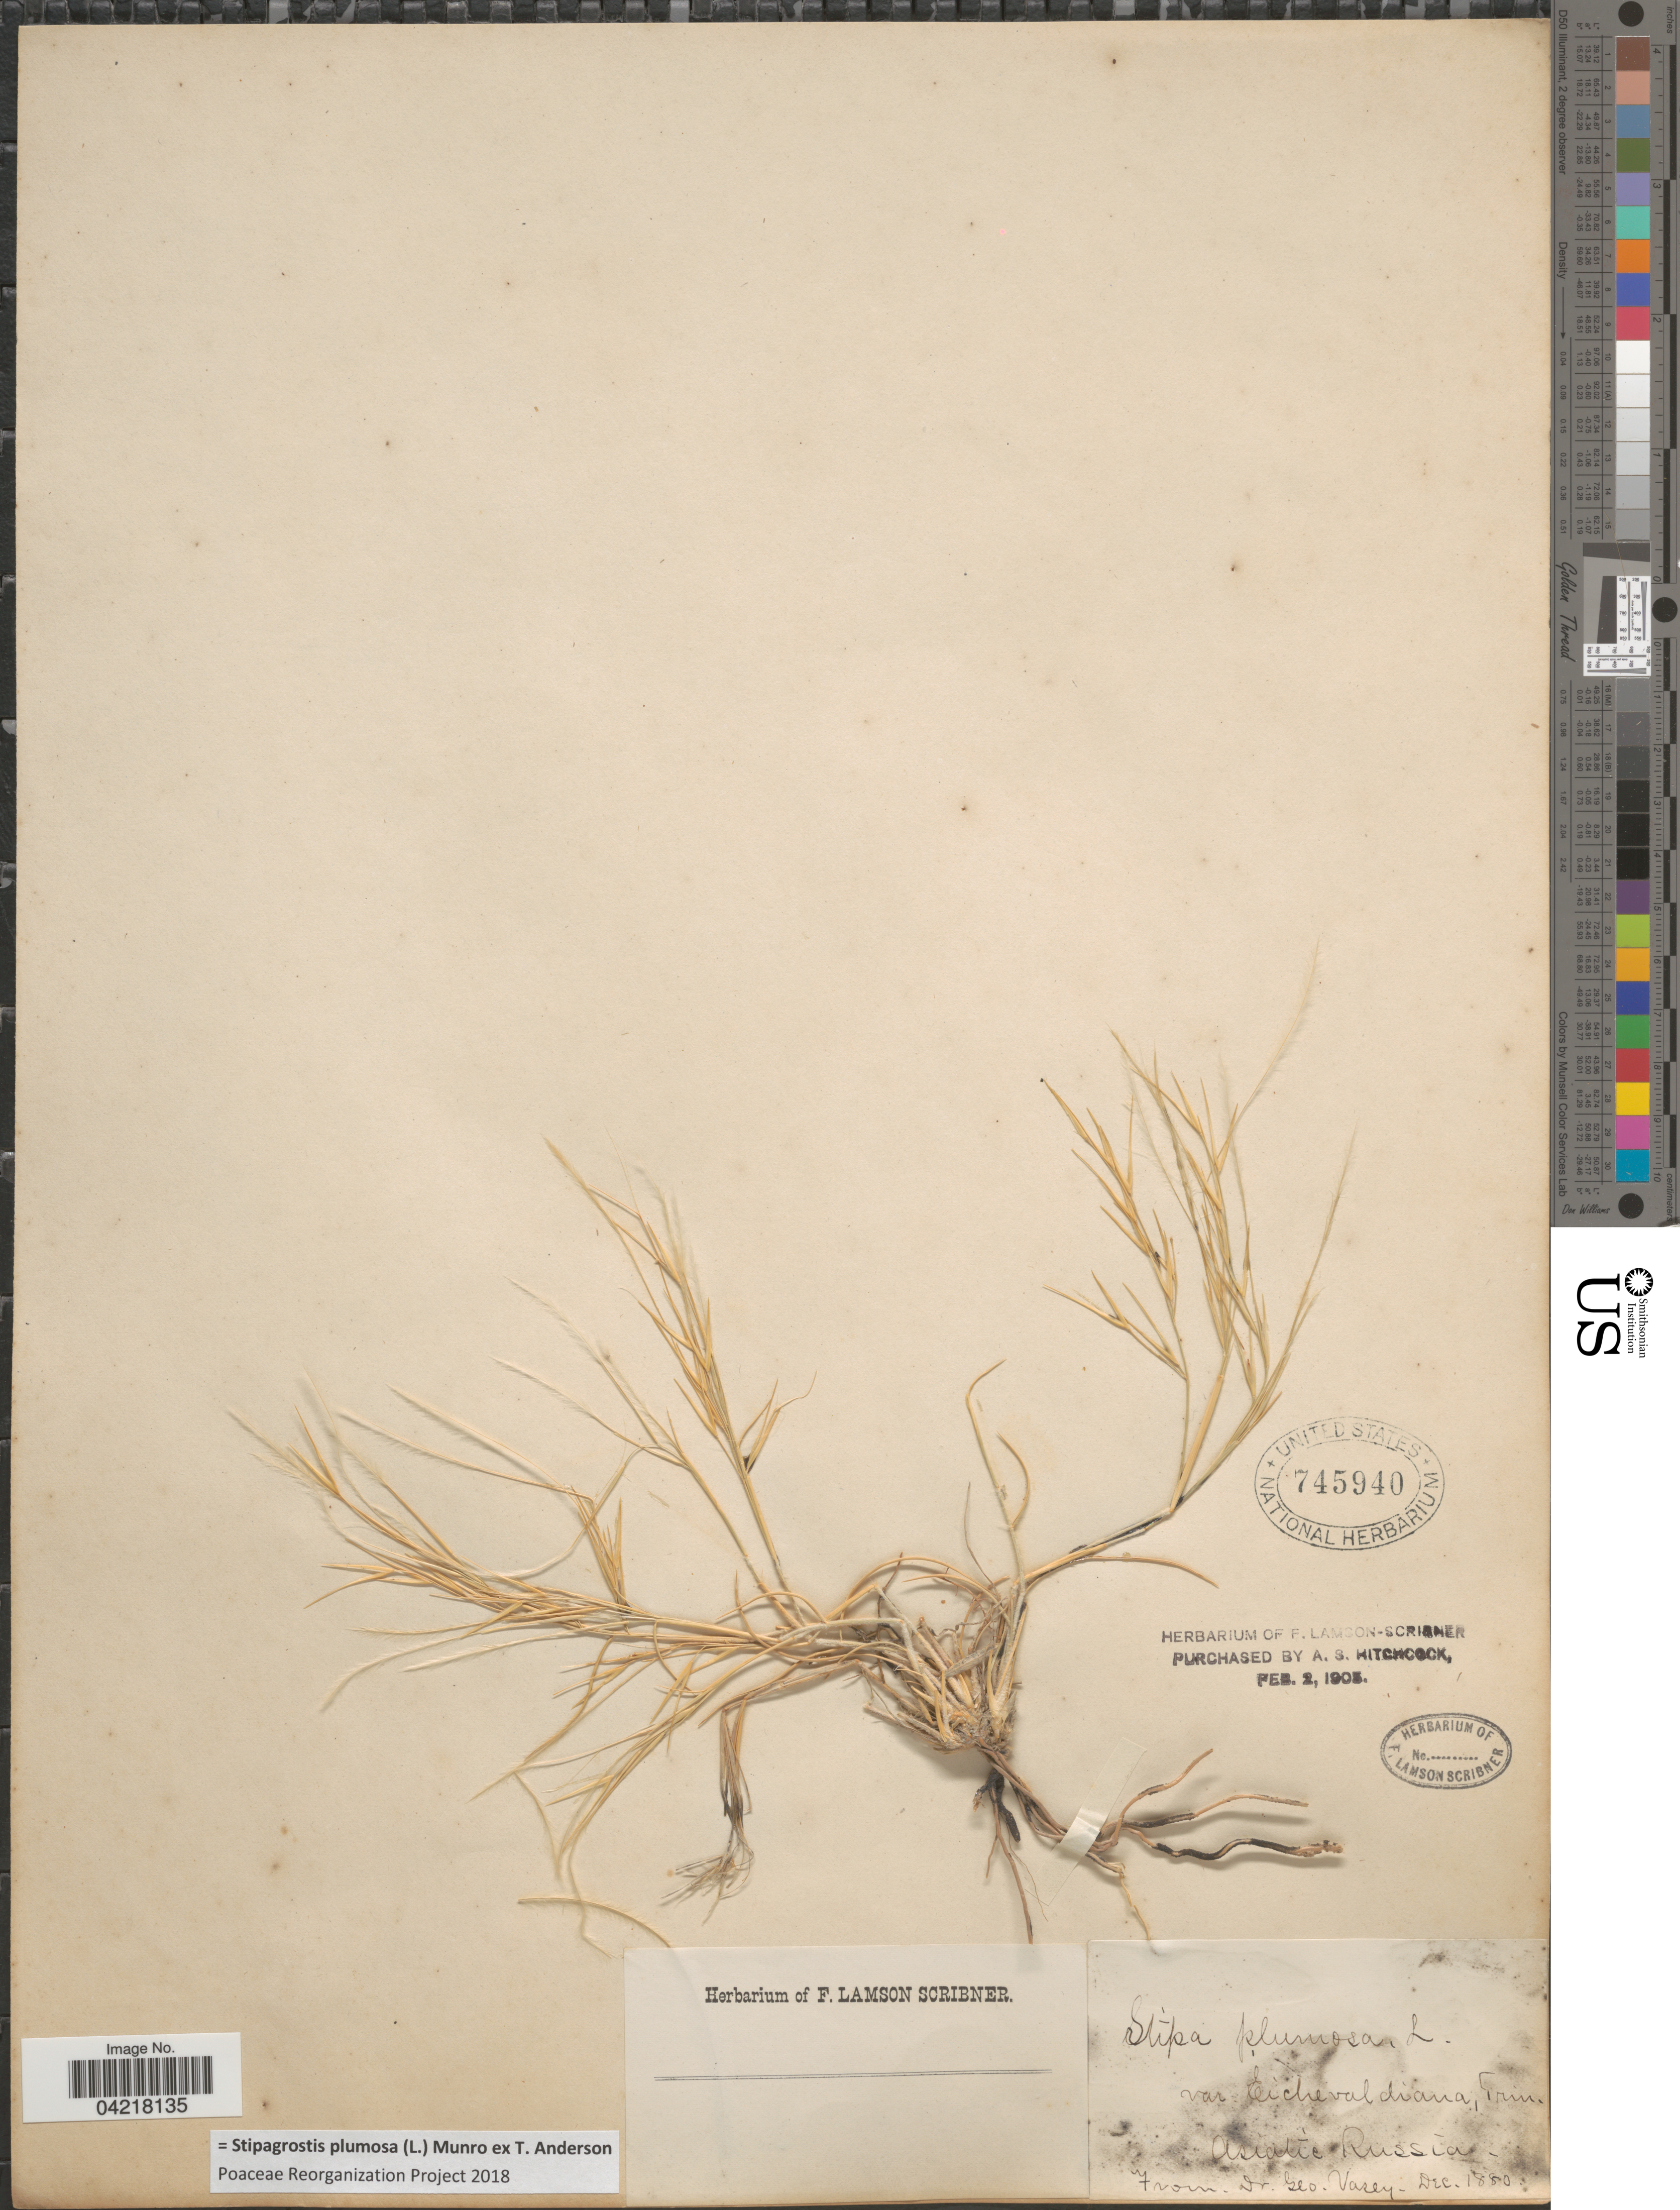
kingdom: Plantae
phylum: Tracheophyta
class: Liliopsida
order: Poales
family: Poaceae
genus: Stipagrostis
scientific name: Stipagrostis plumosa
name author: (L.) Munro ex T. Anderson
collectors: G. R. Vasey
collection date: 1880-12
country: Russian Federation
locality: Asiatic Russia.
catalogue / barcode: US 745940